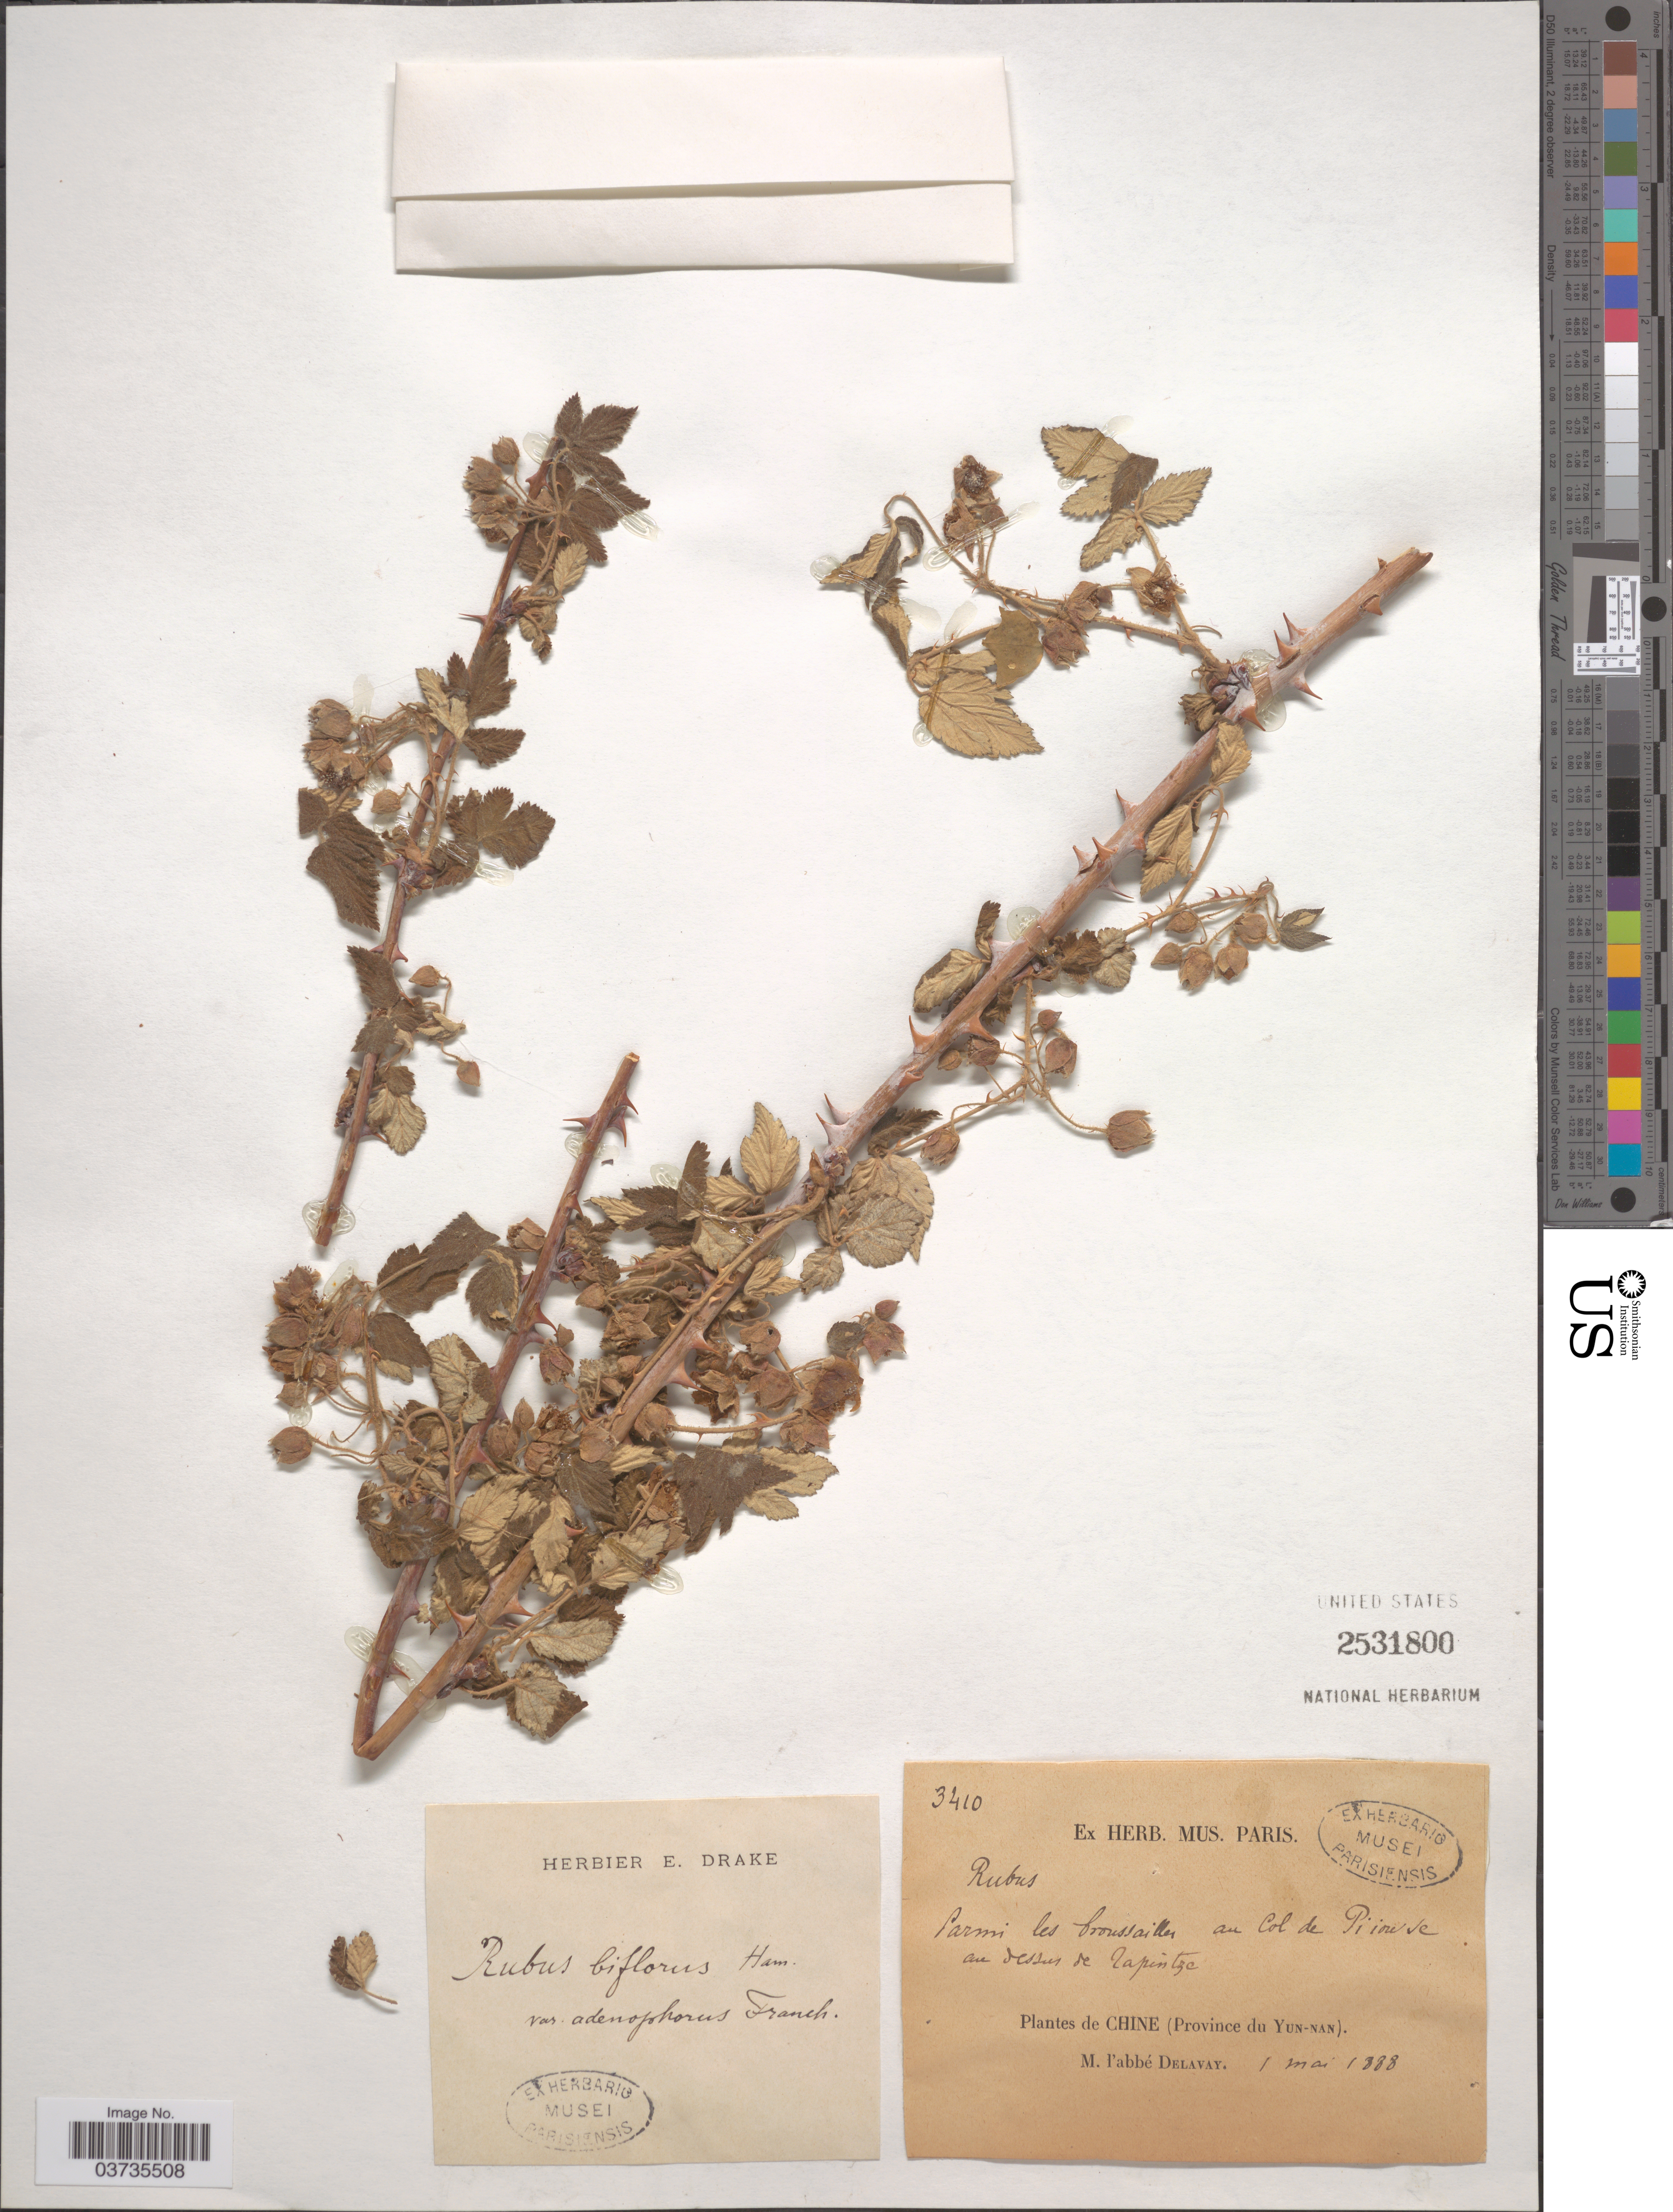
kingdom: Plantae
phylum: Tracheophyta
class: Magnoliopsida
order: Rosales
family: Rosaceae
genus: Rubus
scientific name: Rubus biflorus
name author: Buch.-Ham. ex Sm.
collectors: P. Delavay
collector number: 3410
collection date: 1888-05-01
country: China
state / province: Yunnan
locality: Parmi les broussailles au Col de Pi iouve [interpreted] au dessus de Tapintze.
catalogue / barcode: US 2531800